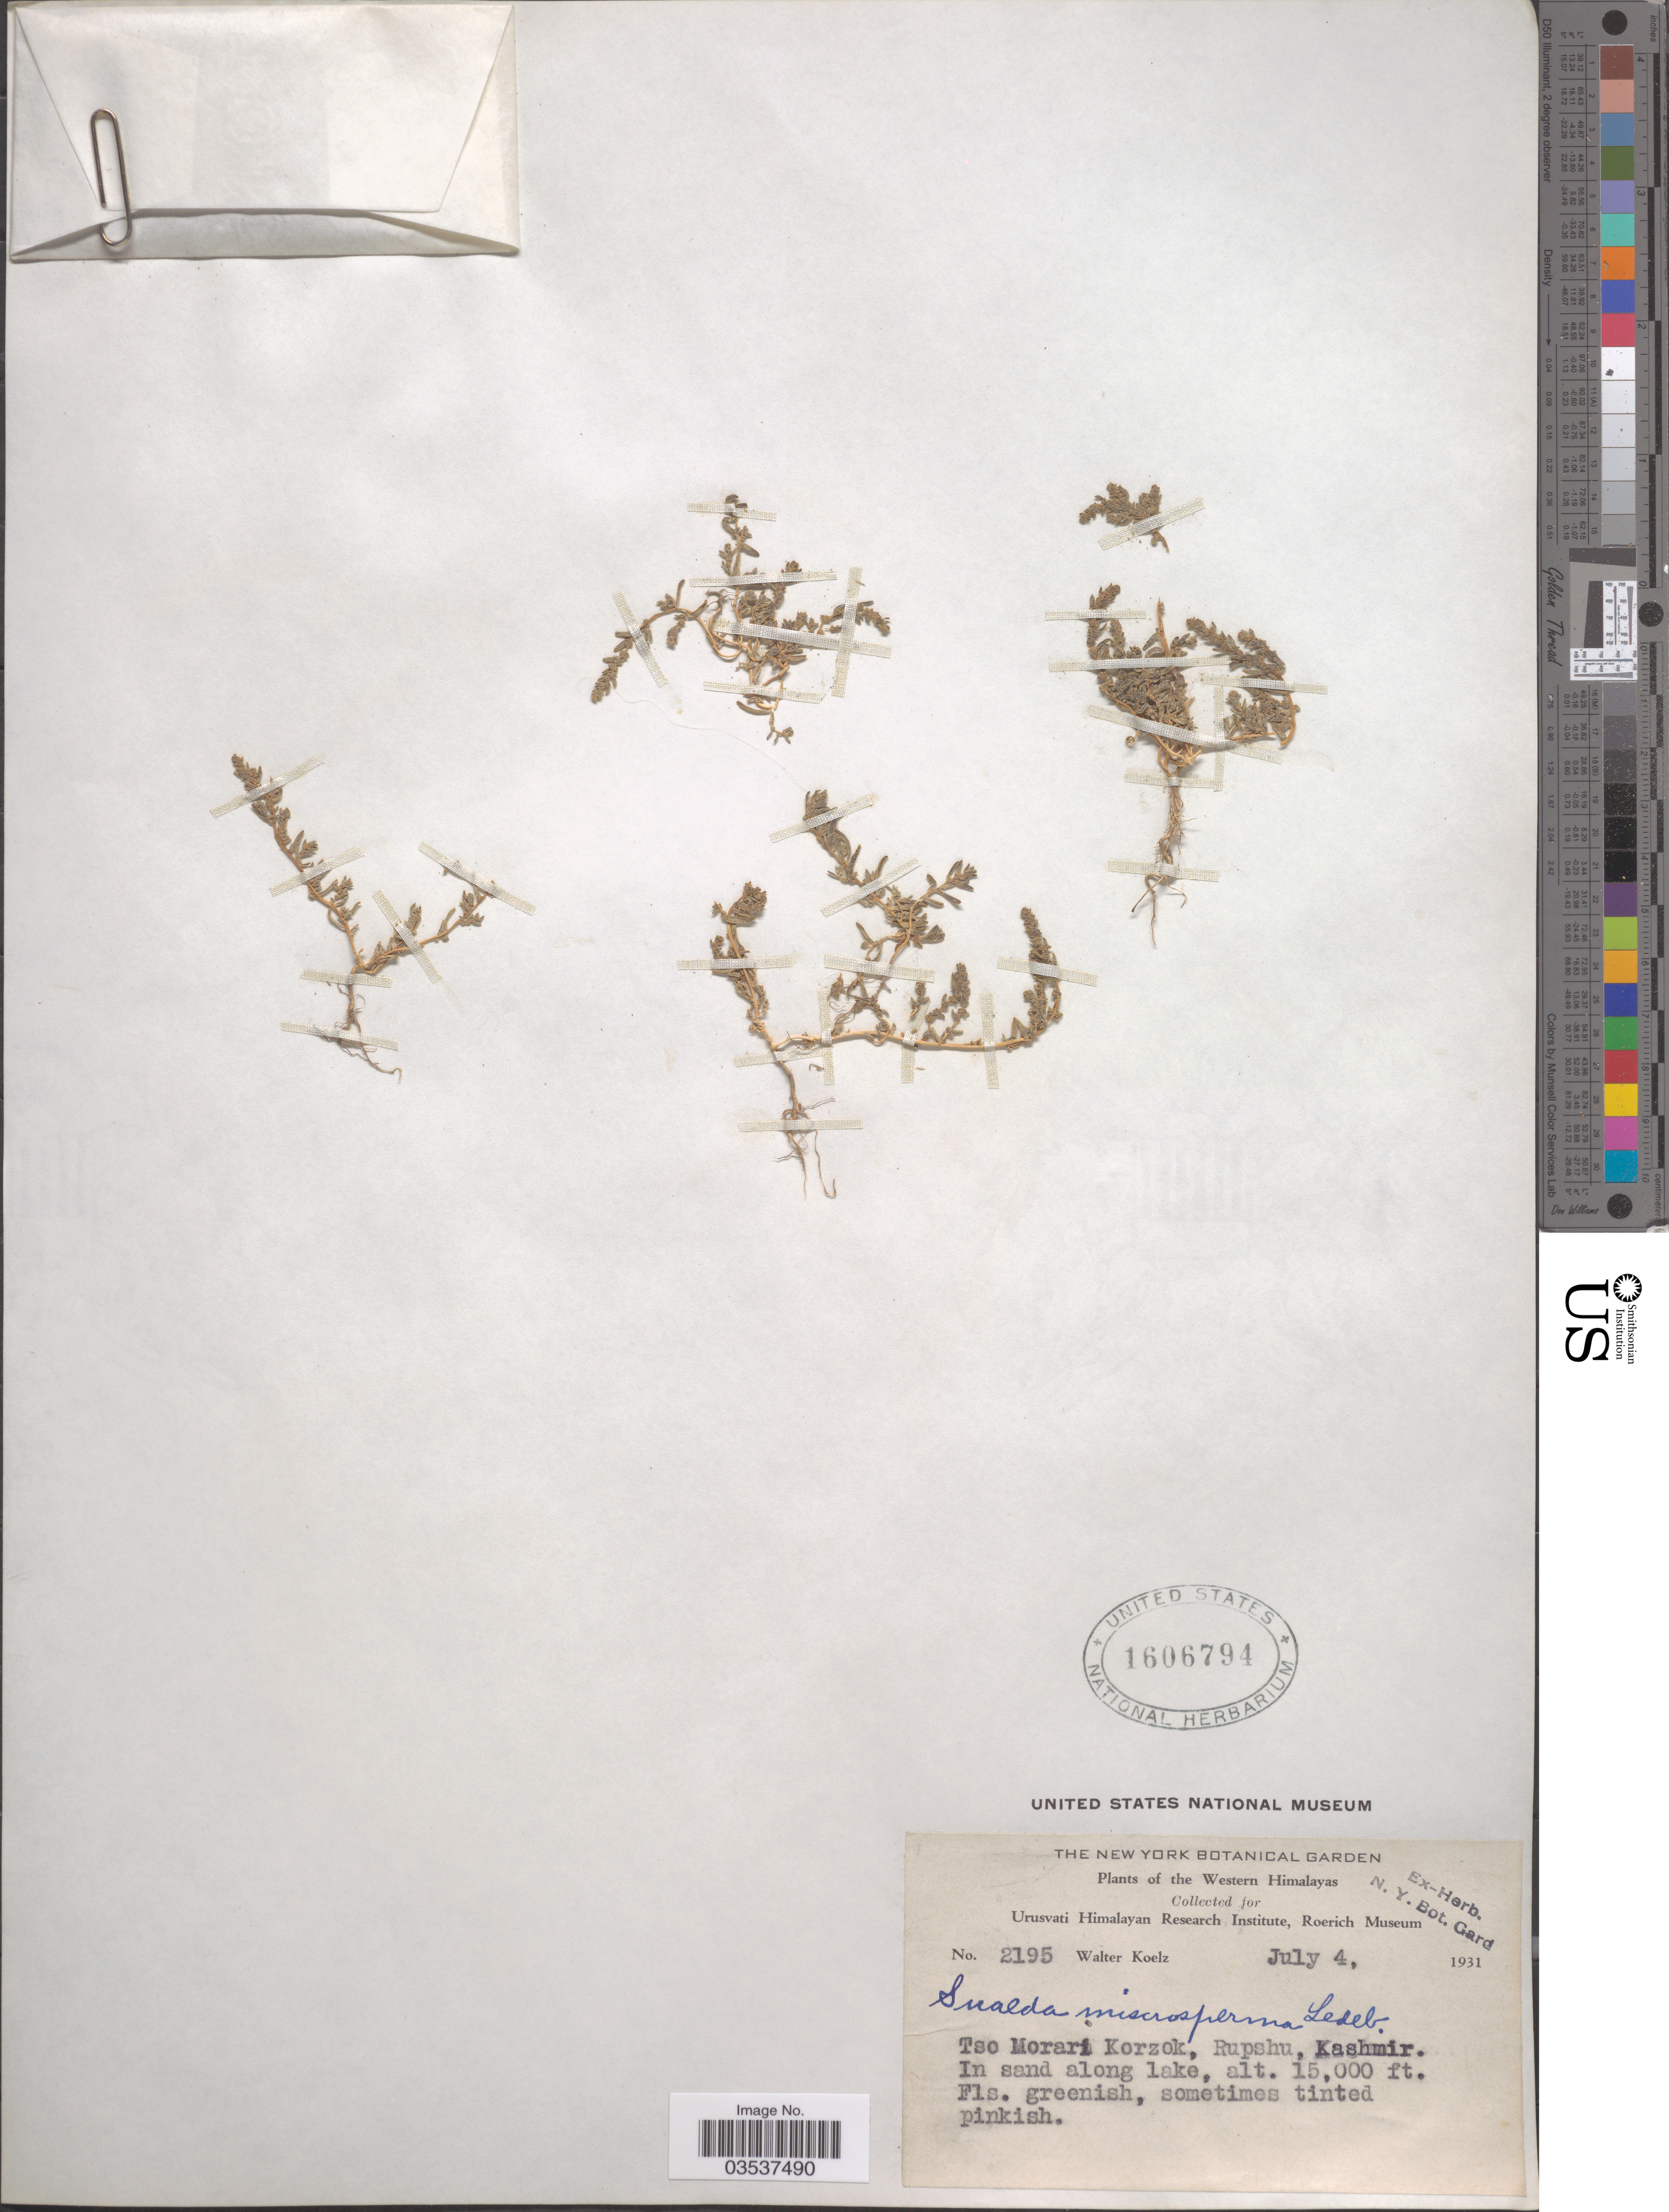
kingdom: Plantae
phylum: Tracheophyta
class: Magnoliopsida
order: Caryophyllales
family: Amaranthaceae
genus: Suaeda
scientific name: Suaeda microsperma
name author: (C.A. Mey.) Fenzl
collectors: W. N. Koelz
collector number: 2195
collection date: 1931-07-04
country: India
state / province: Jammu and Kashmir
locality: Western Himalaya. Tso Morari Korzok, Rupshu, Kashmir.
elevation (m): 4572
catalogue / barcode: US 1606794